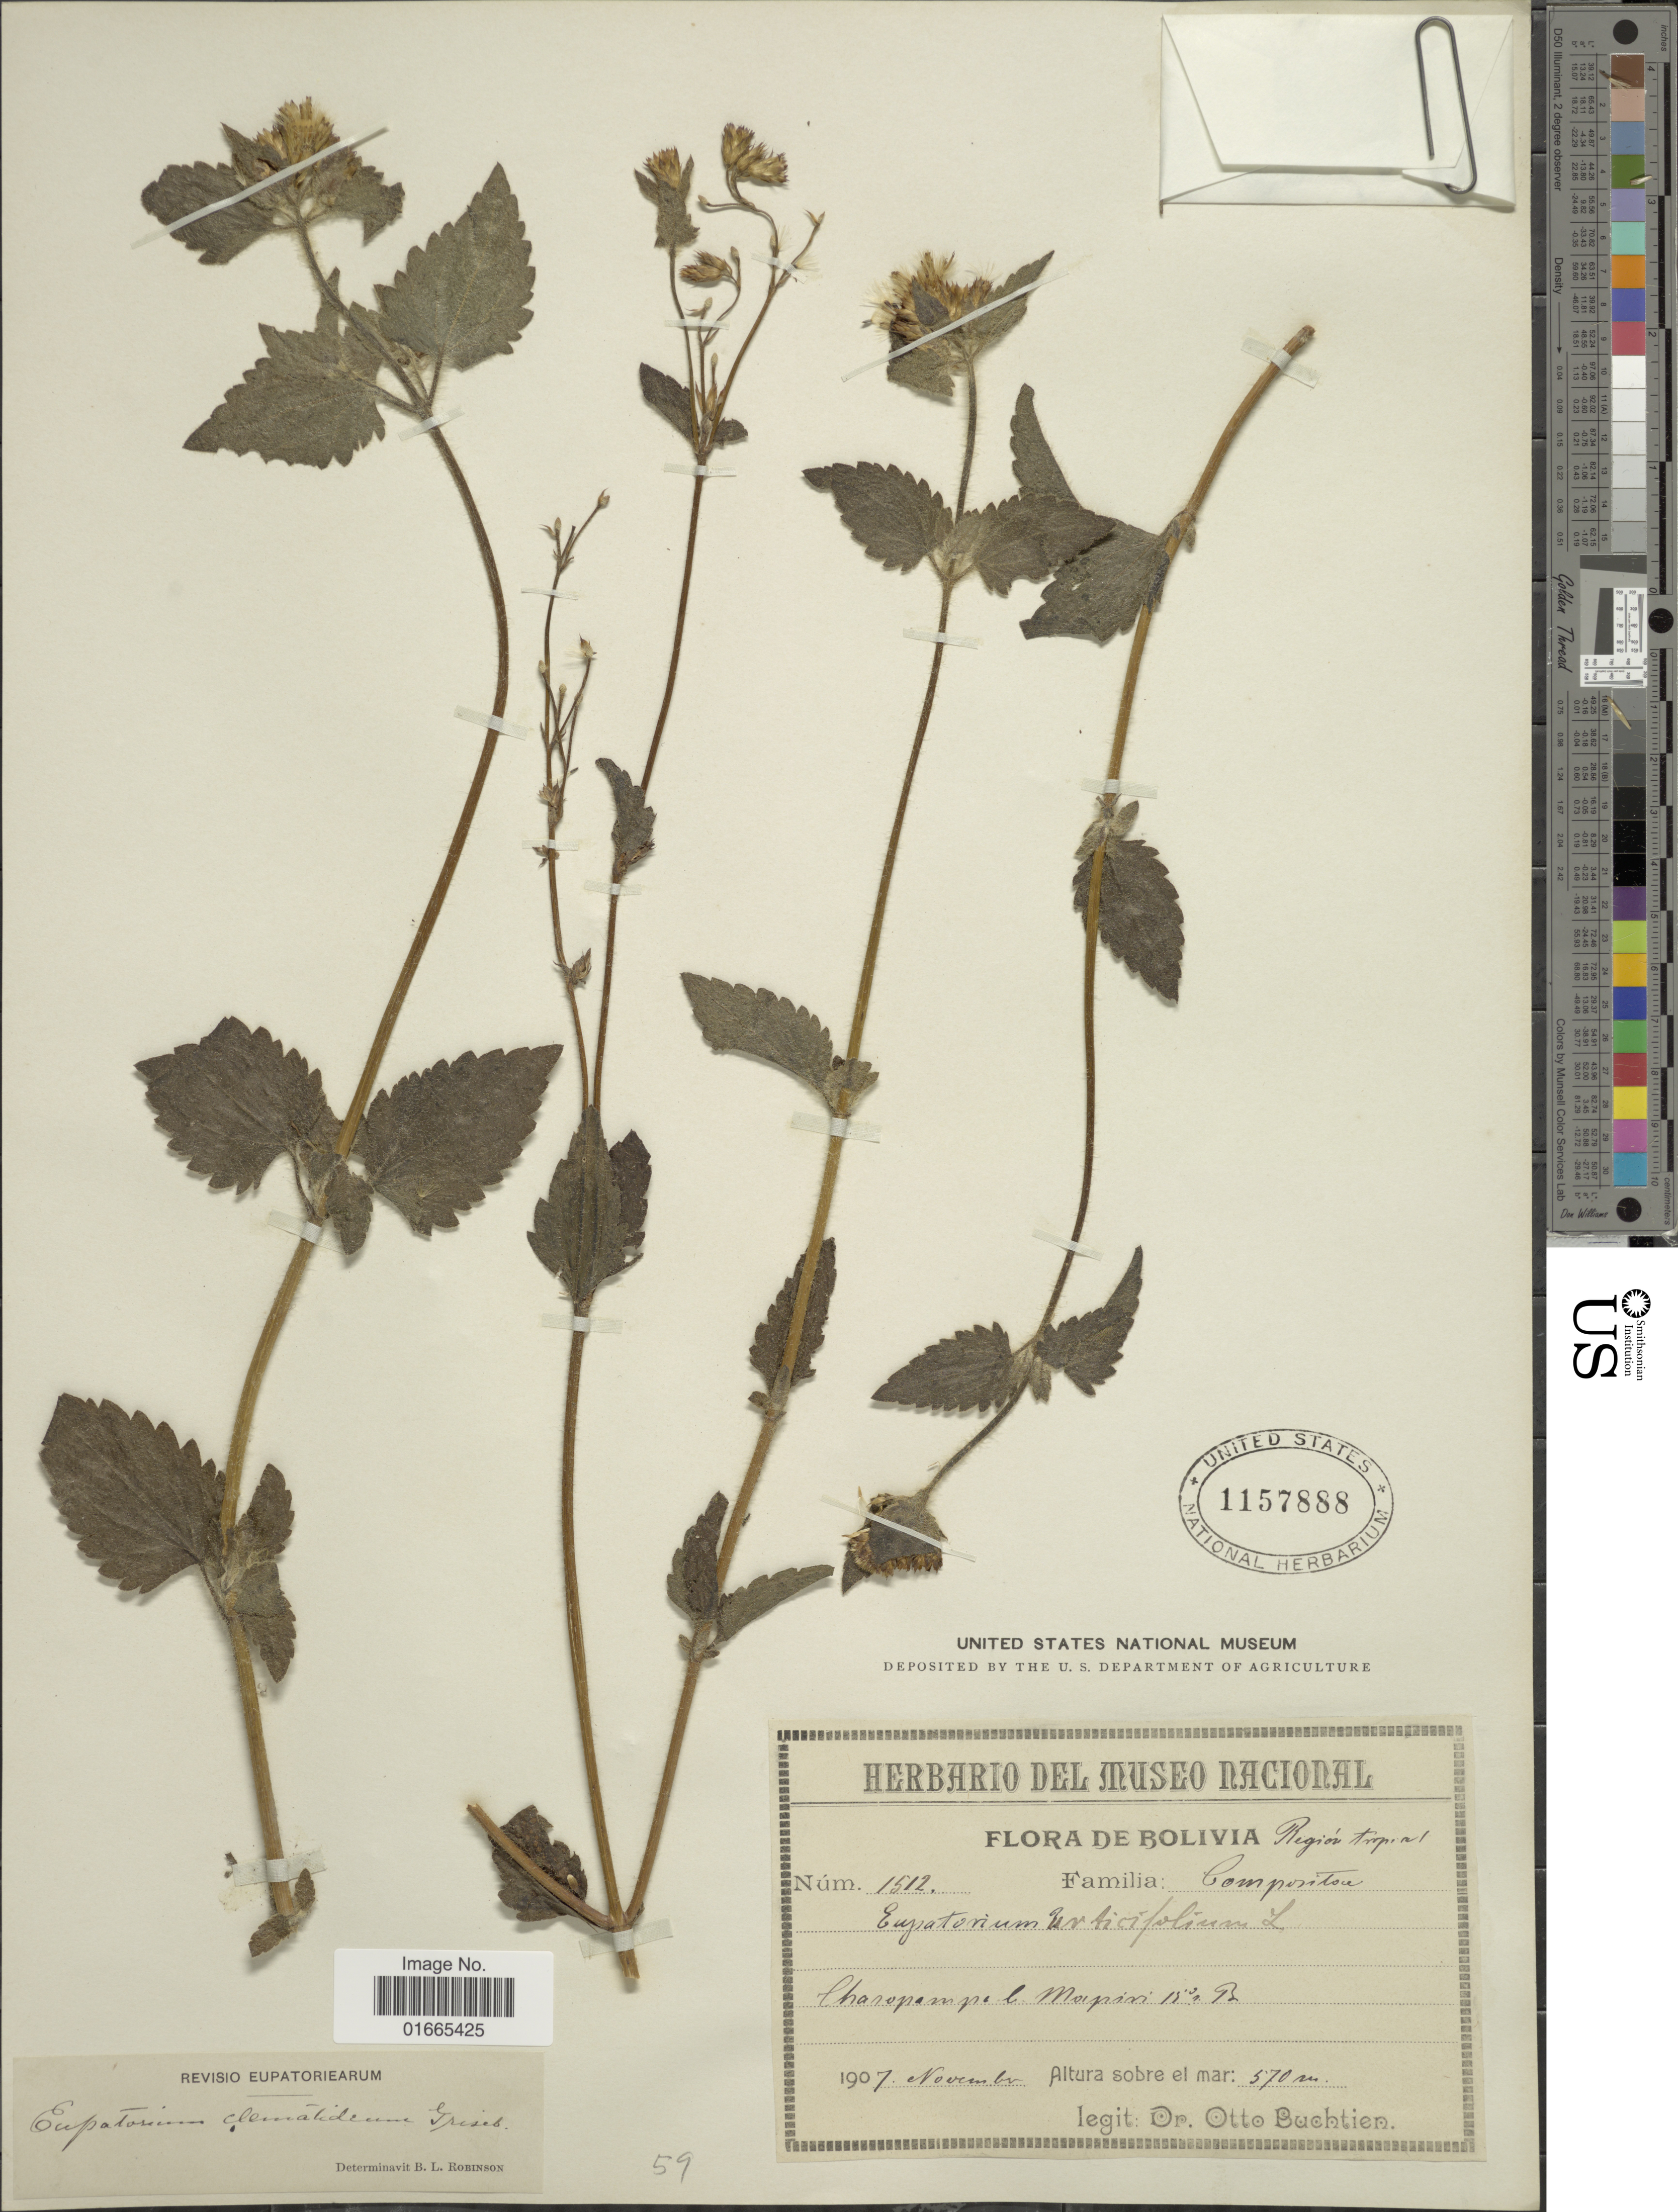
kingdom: Plantae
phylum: Tracheophyta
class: Magnoliopsida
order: Asterales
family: Asteraceae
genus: Praxelis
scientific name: Praxelis clematidea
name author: (Griseb.) R.M. King & H. Rob.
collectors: O. Buchtien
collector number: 1512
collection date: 1907-11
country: Bolivia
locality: Bolivia, Charopampa Mapiri 15° B.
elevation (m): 570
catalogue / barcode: US 1157888